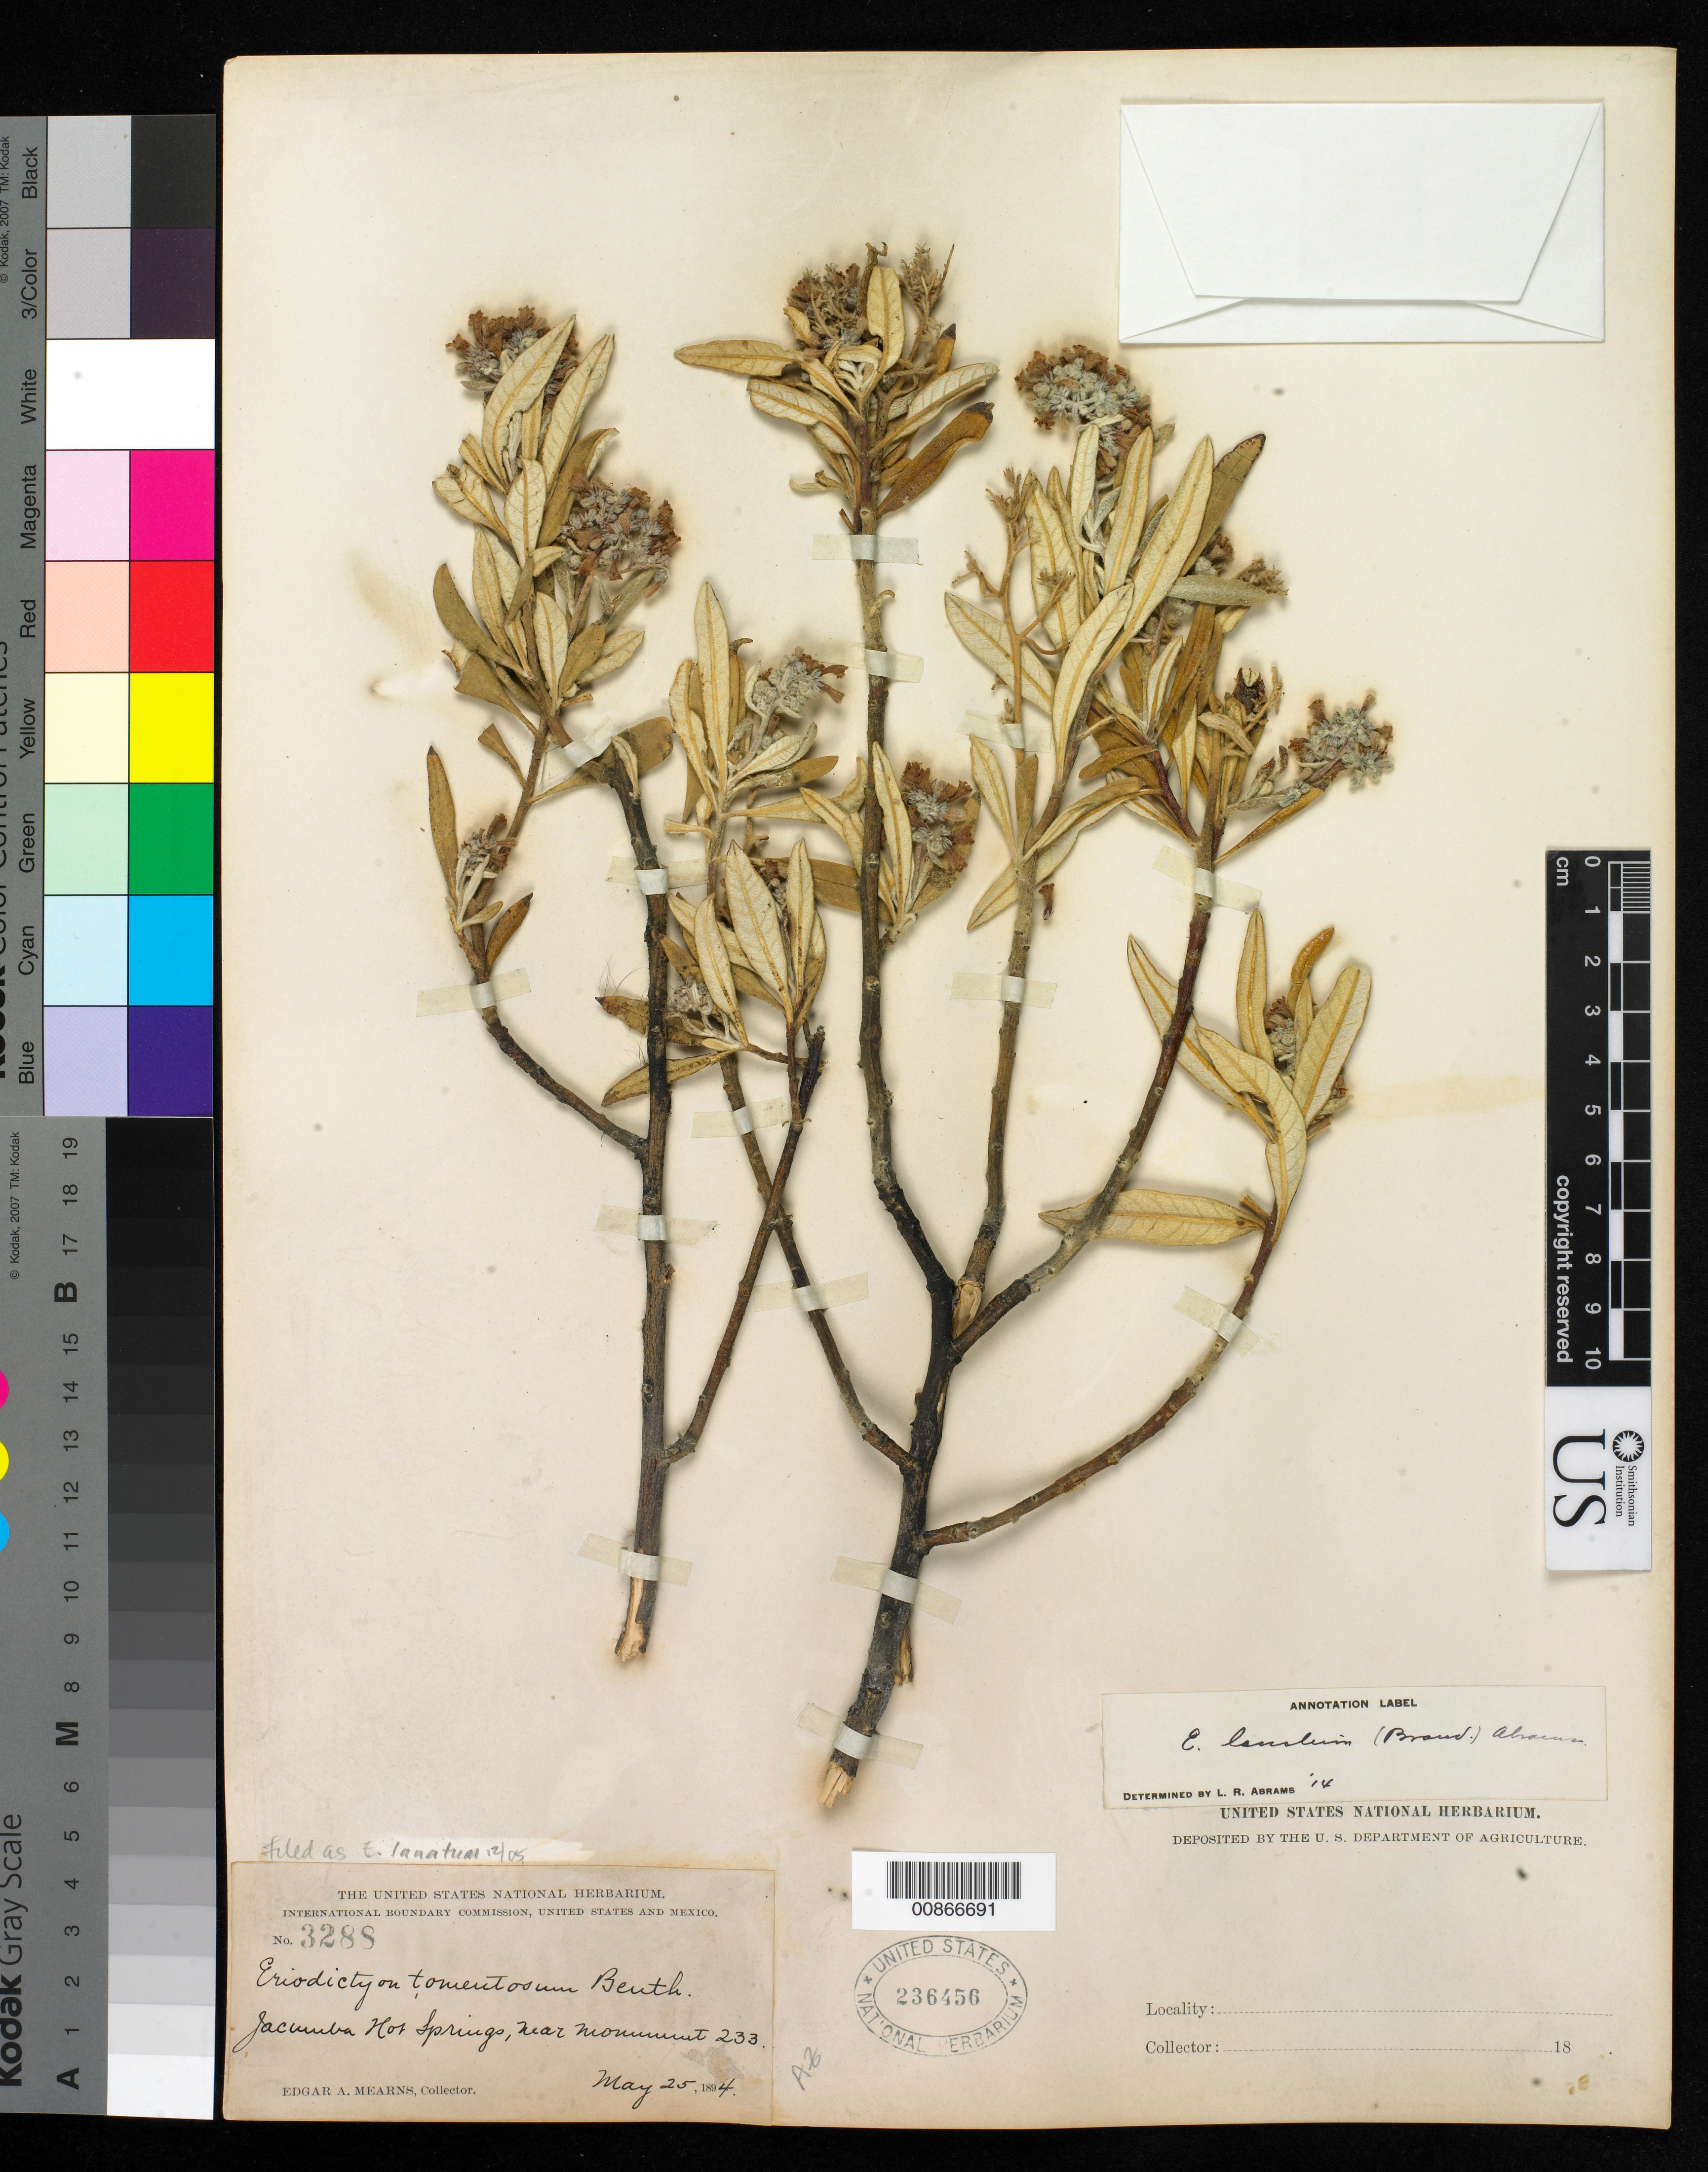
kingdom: Plantae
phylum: Tracheophyta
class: Magnoliopsida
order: Boraginales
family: Namaceae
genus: Eriodictyon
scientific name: Eriodictyon trichocalyx var. lanatum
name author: (Brand) Jeps.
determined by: Rogers, Z. S.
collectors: E. A. Mearns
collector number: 3288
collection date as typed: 25 May 1894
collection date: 1894-05-25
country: United States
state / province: California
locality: Jacumba Hot Springs near monument 233.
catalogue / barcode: US 236456